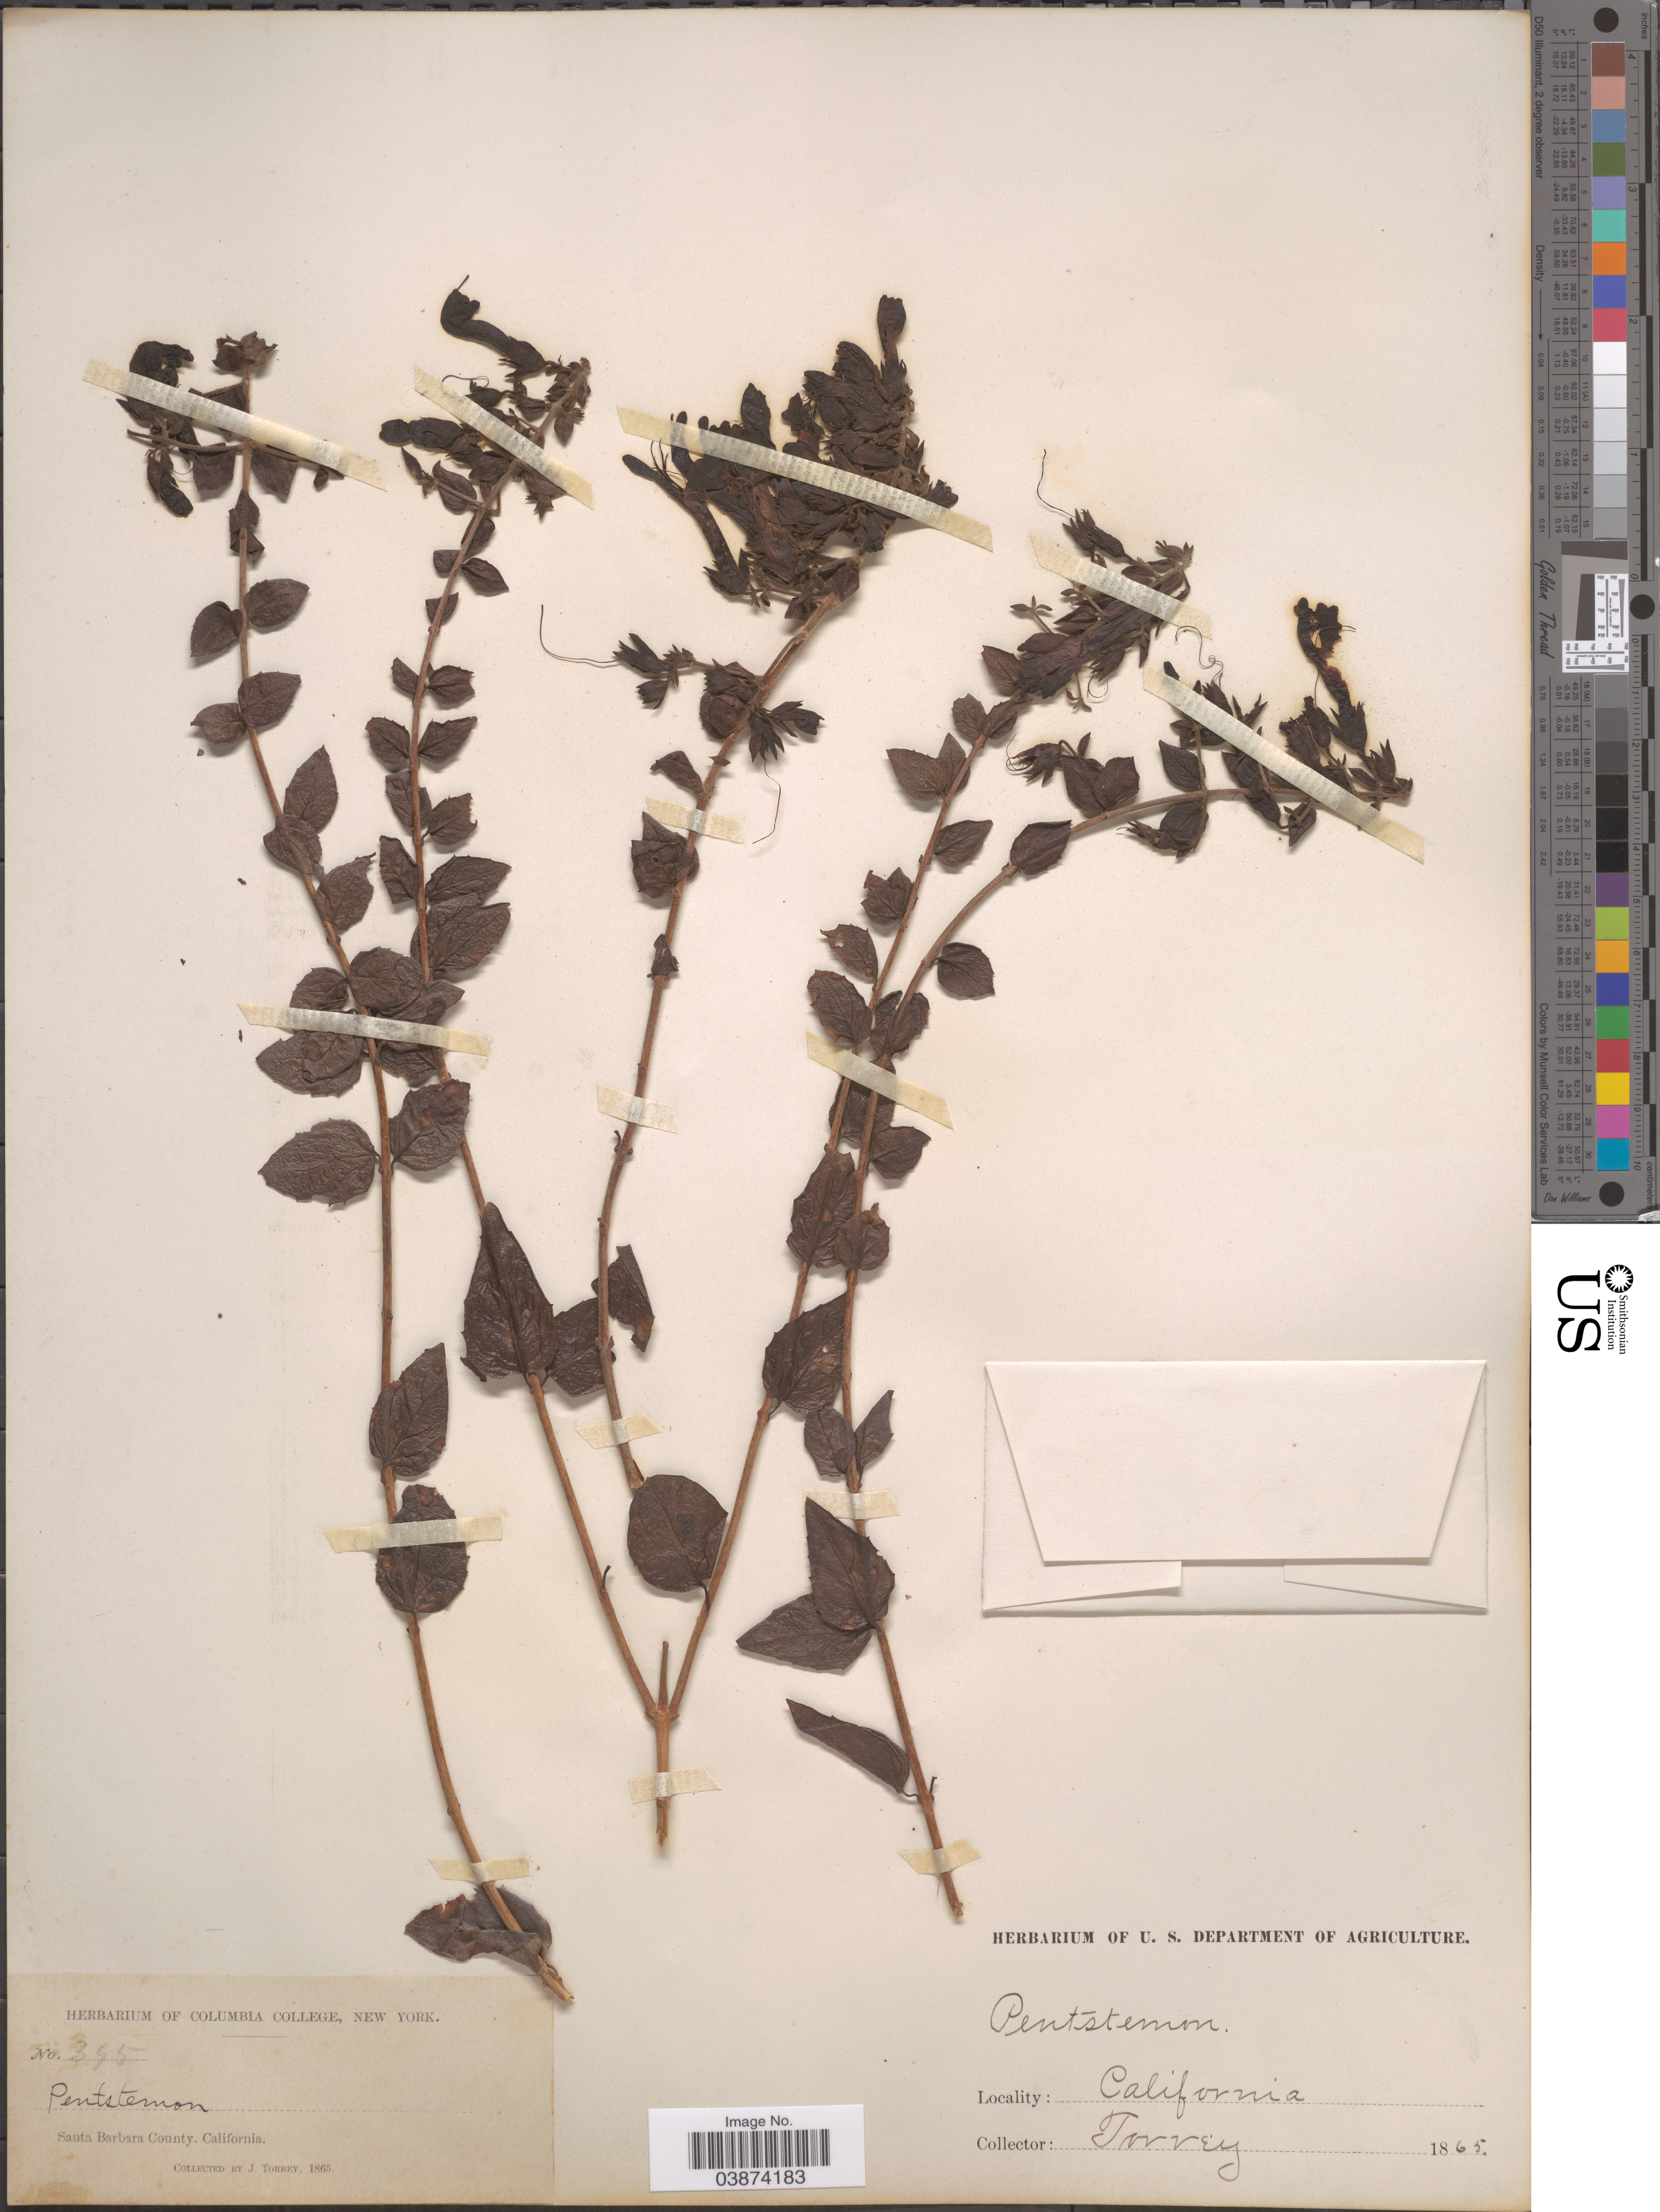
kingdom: Plantae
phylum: Tracheophyta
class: Magnoliopsida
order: Lamiales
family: Plantaginaceae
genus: Penstemon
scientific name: Penstemon cordifolius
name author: Benth.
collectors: J. Torrey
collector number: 395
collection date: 1865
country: United States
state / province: California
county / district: Santa Barbara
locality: Santa Barbara County.